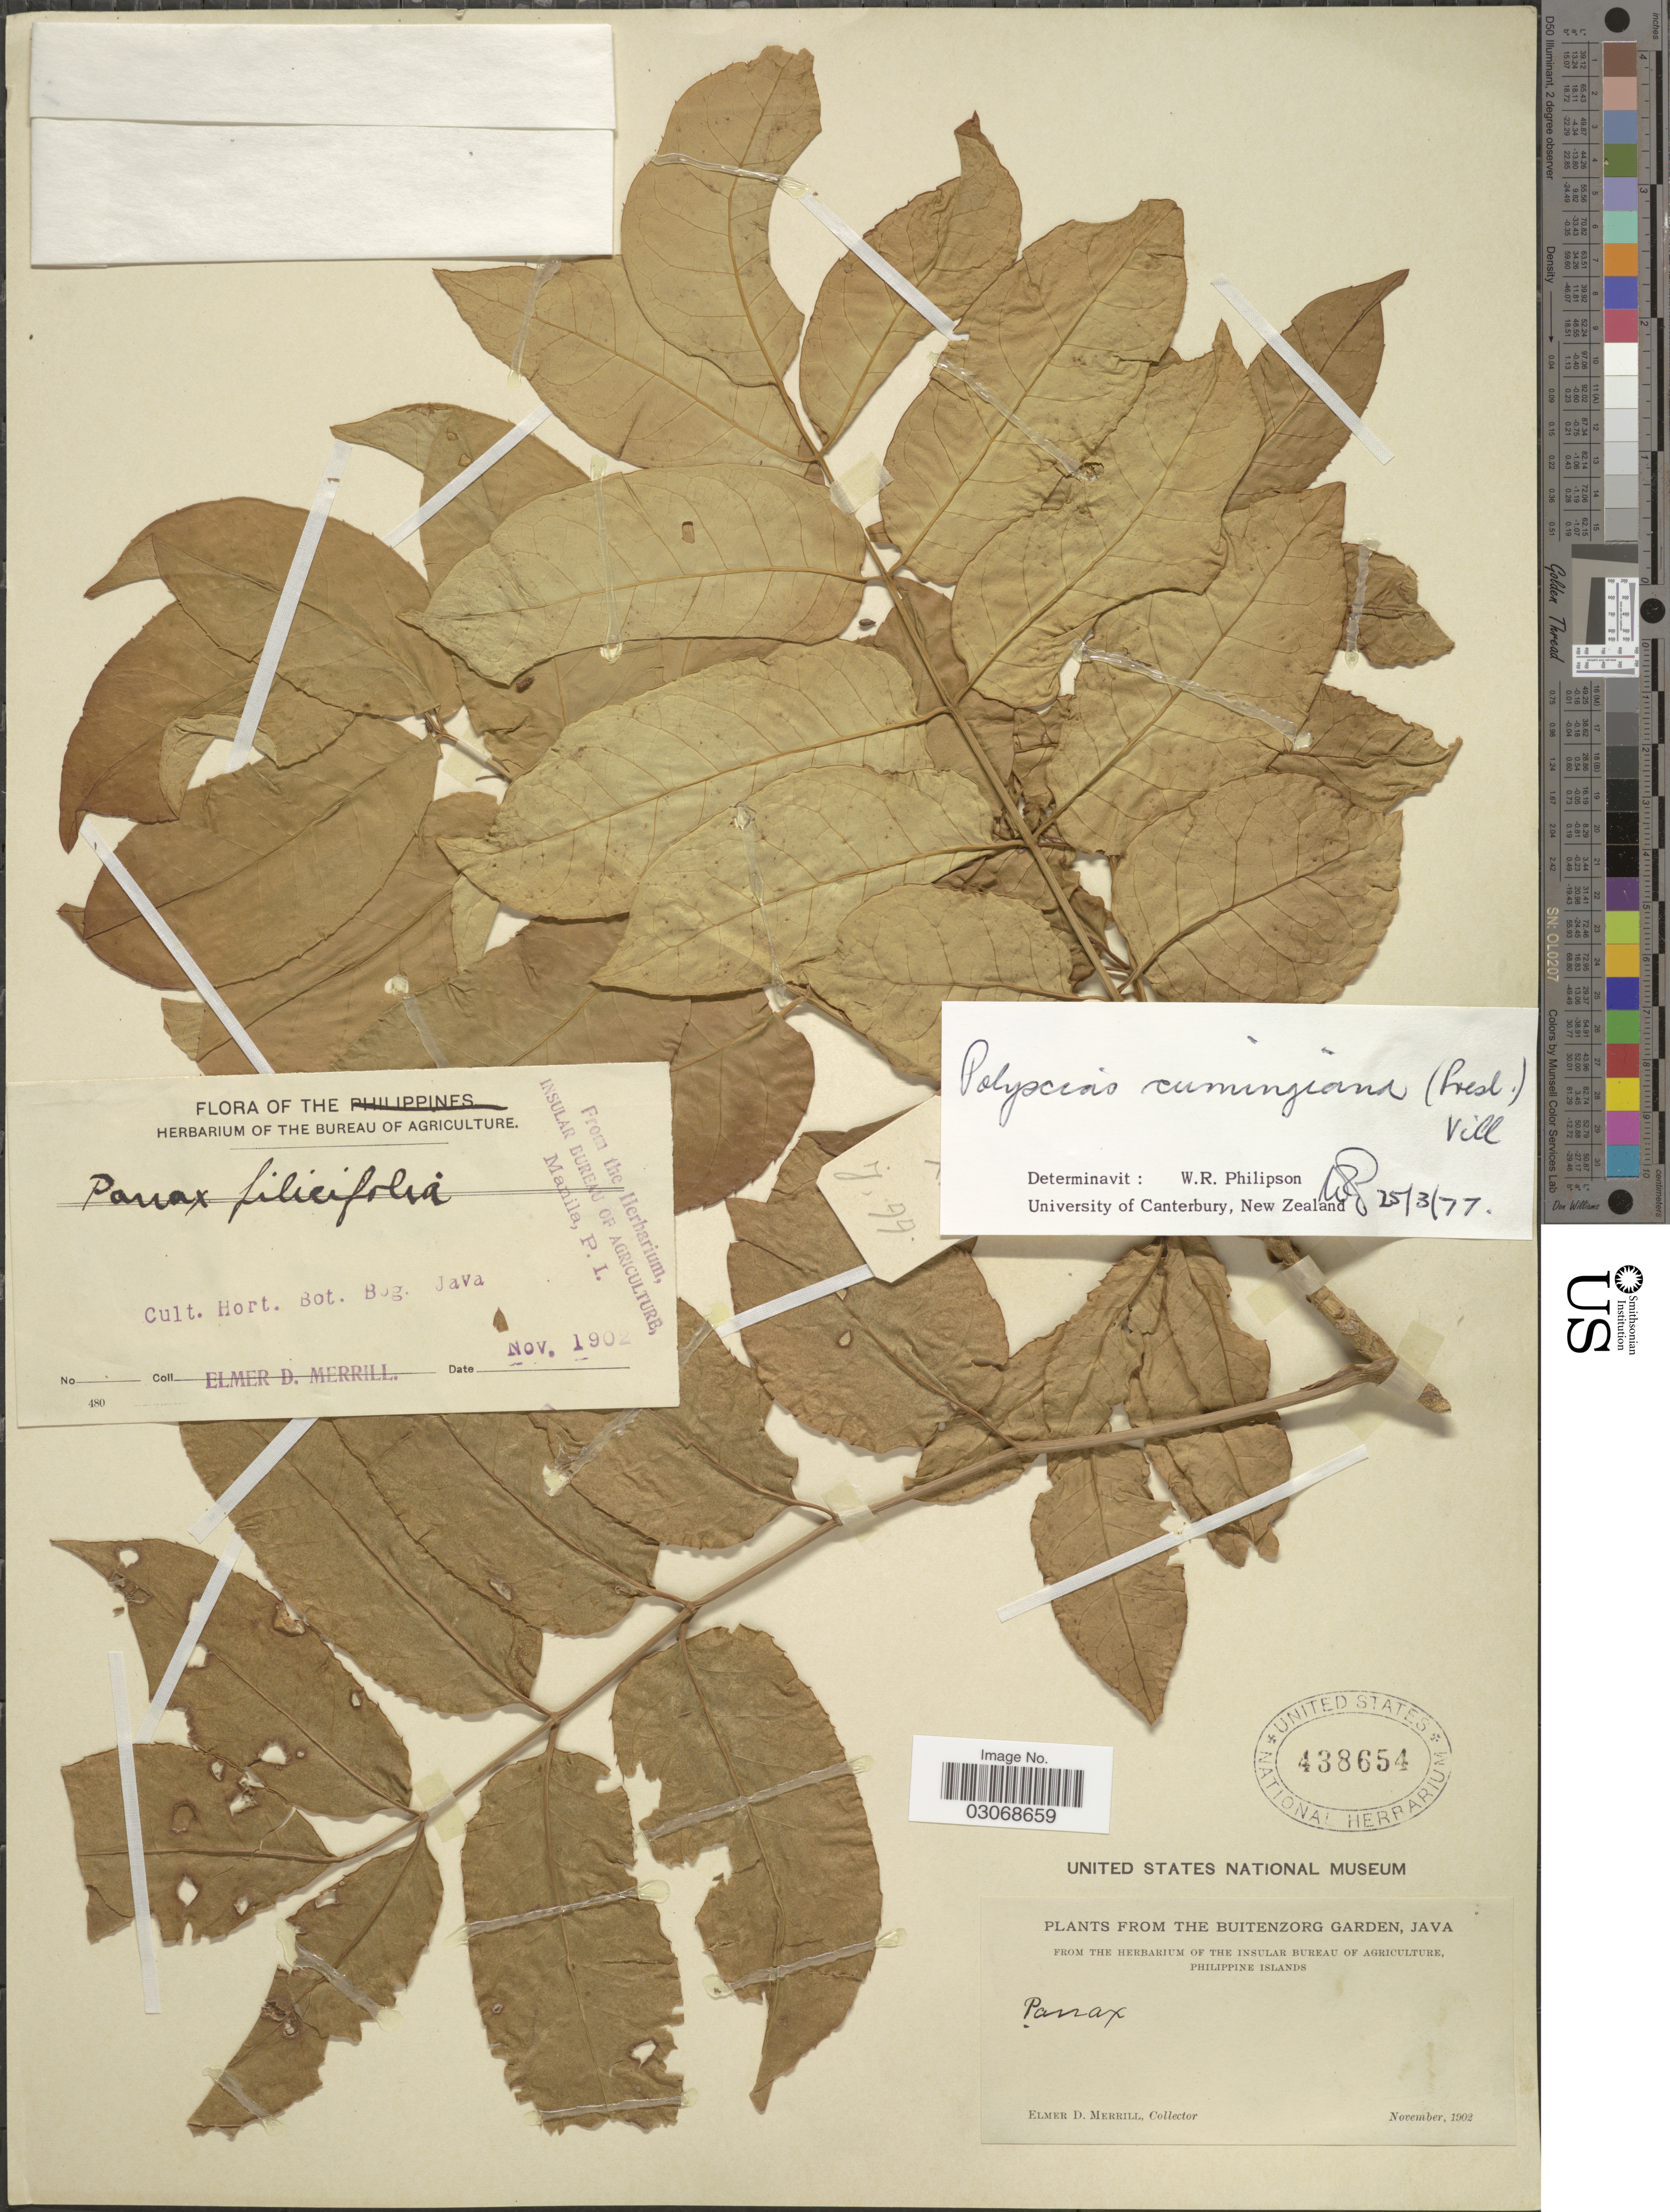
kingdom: Plantae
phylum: Tracheophyta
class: Magnoliopsida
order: Apiales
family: Araliaceae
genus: Polyscias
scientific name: Polyscias cumingiana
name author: (C. Presl) Fern.-Vill.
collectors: E. D. Merrill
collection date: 1902-11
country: Indonesia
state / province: Java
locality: Cult. Hort. Bot. Bog. Java, The Buitenzorg Garden.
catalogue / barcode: US 438654